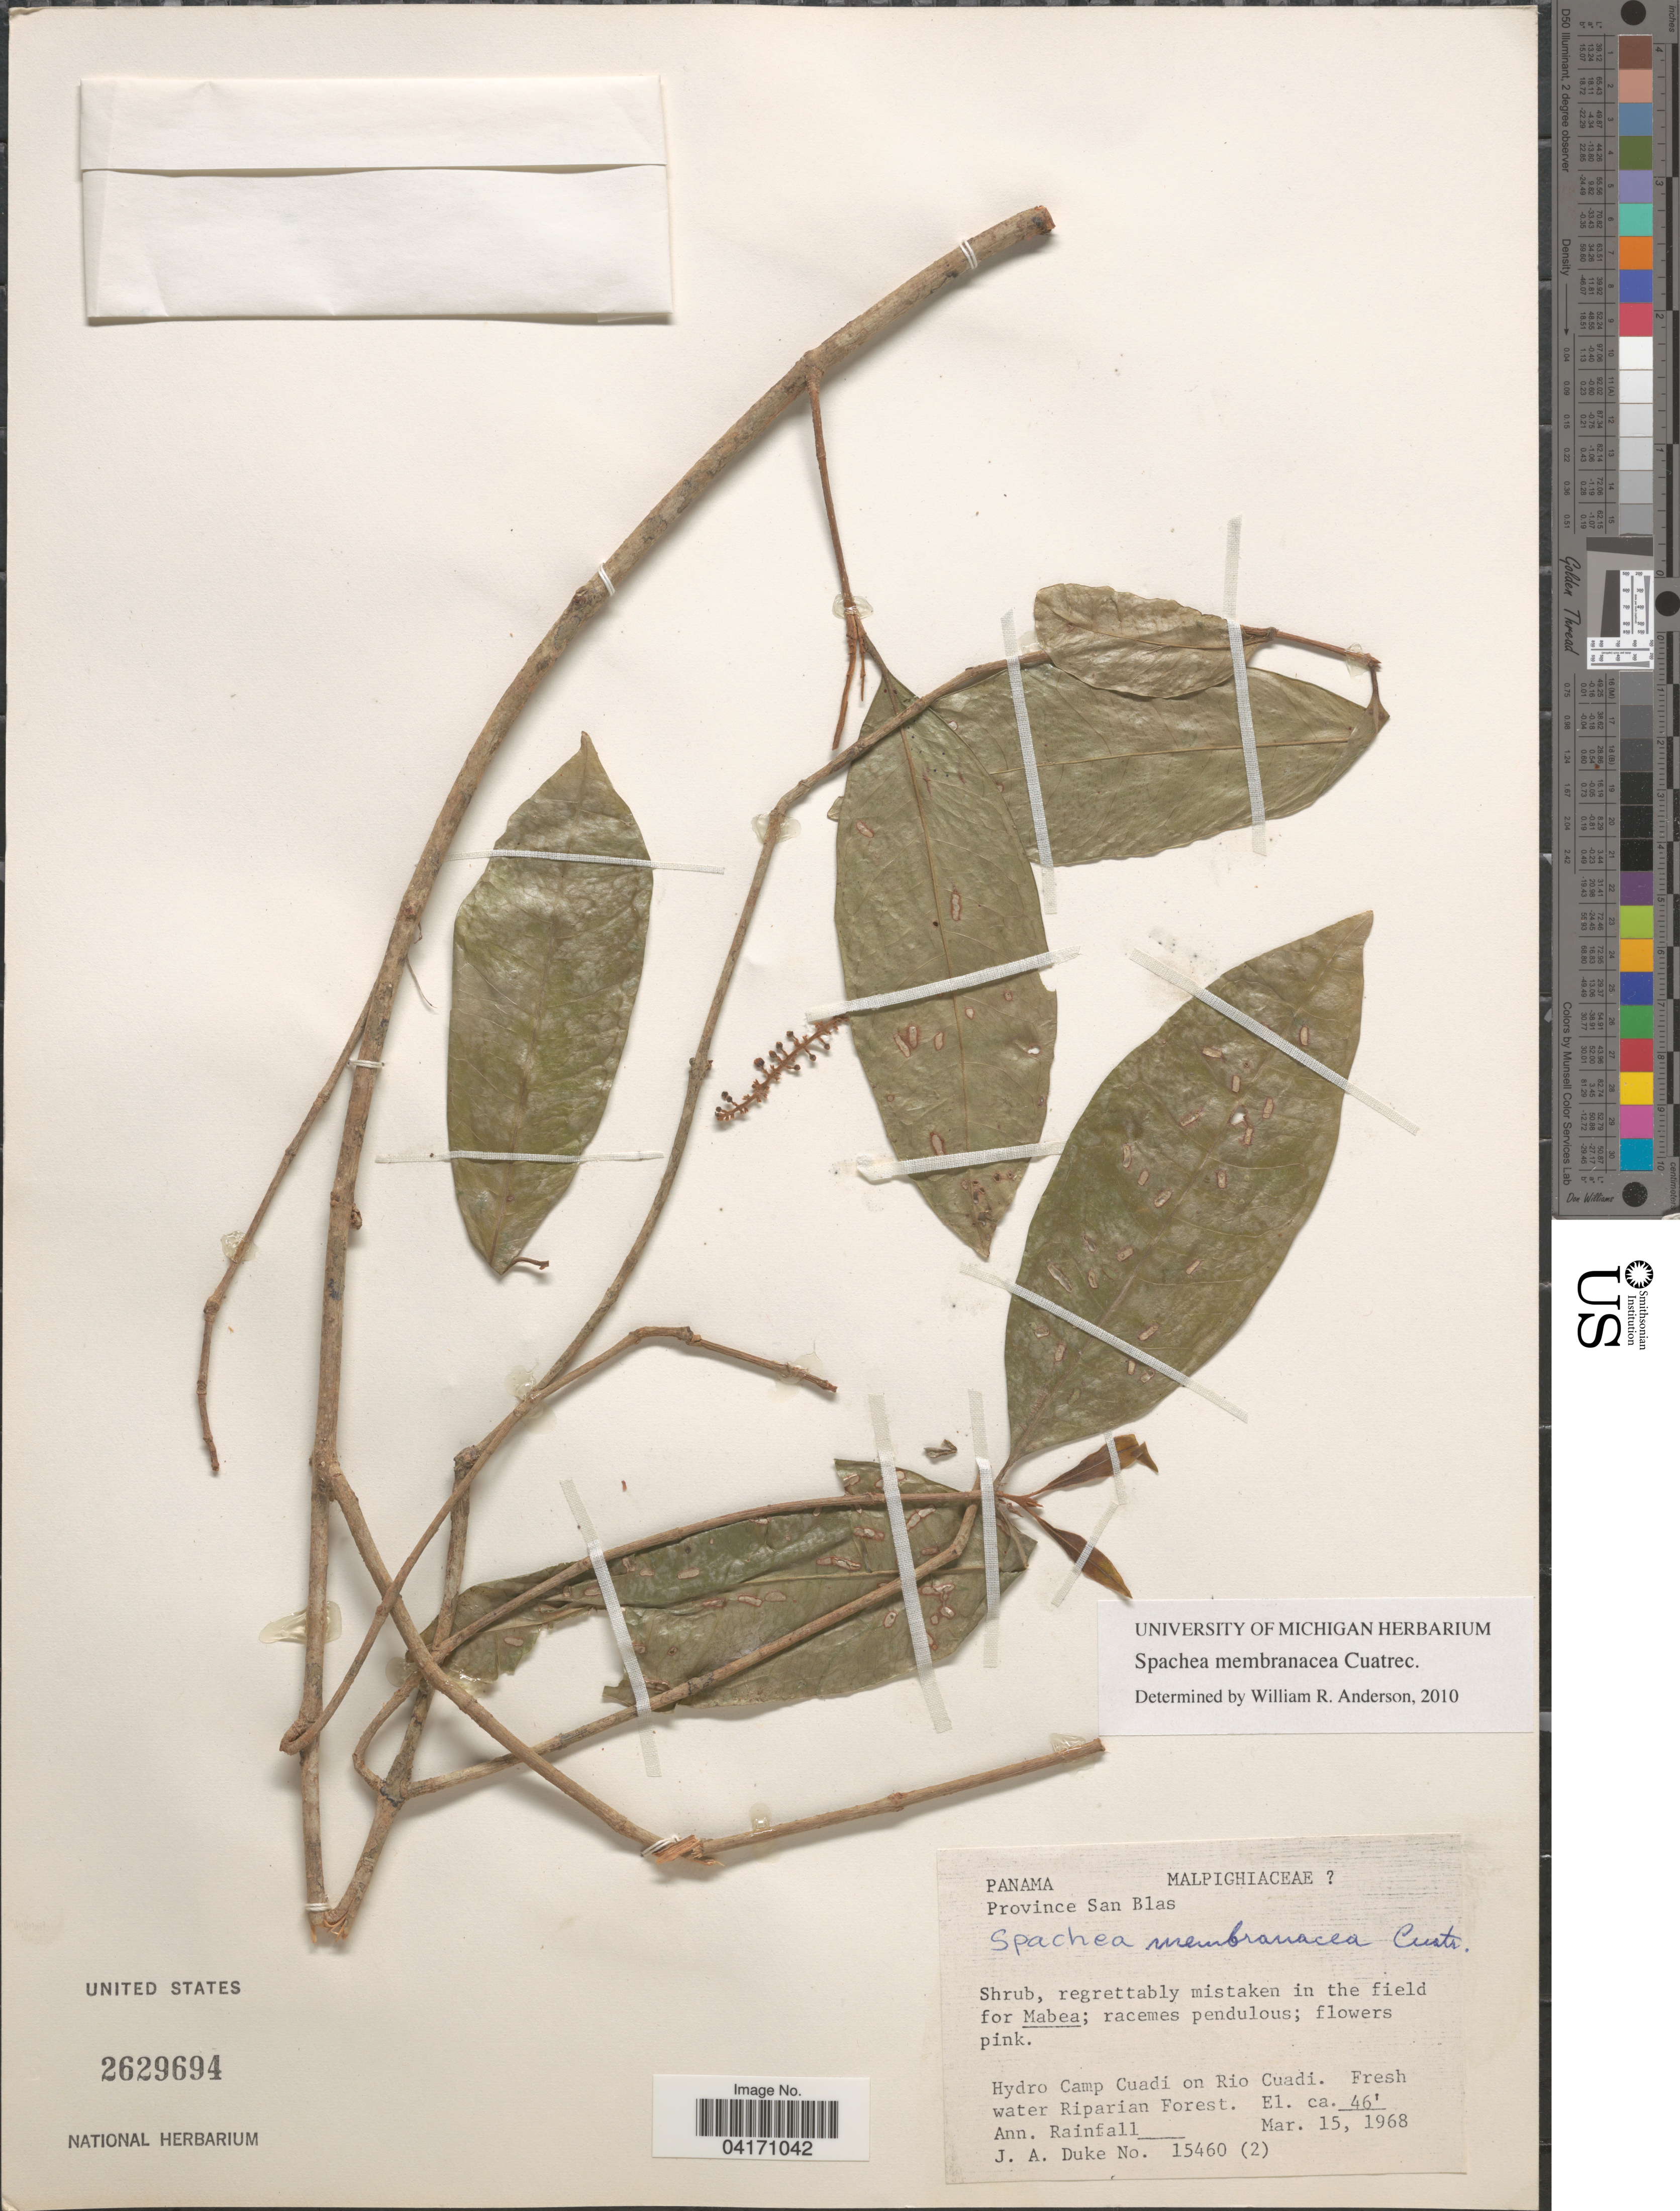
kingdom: Plantae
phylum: Tracheophyta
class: Magnoliopsida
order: Malpighiales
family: Malpighiaceae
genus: Spachea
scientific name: Spachea membranacea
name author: Cuatrec.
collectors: J. A. Duke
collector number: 15460 (2)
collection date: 1968-03-15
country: Panama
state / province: Kuna Yala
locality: Province San Blas. Hydro Camp Cuadi on Rio Cuadi. Fresh water Riparian Forest.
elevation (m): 14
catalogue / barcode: US 2629694